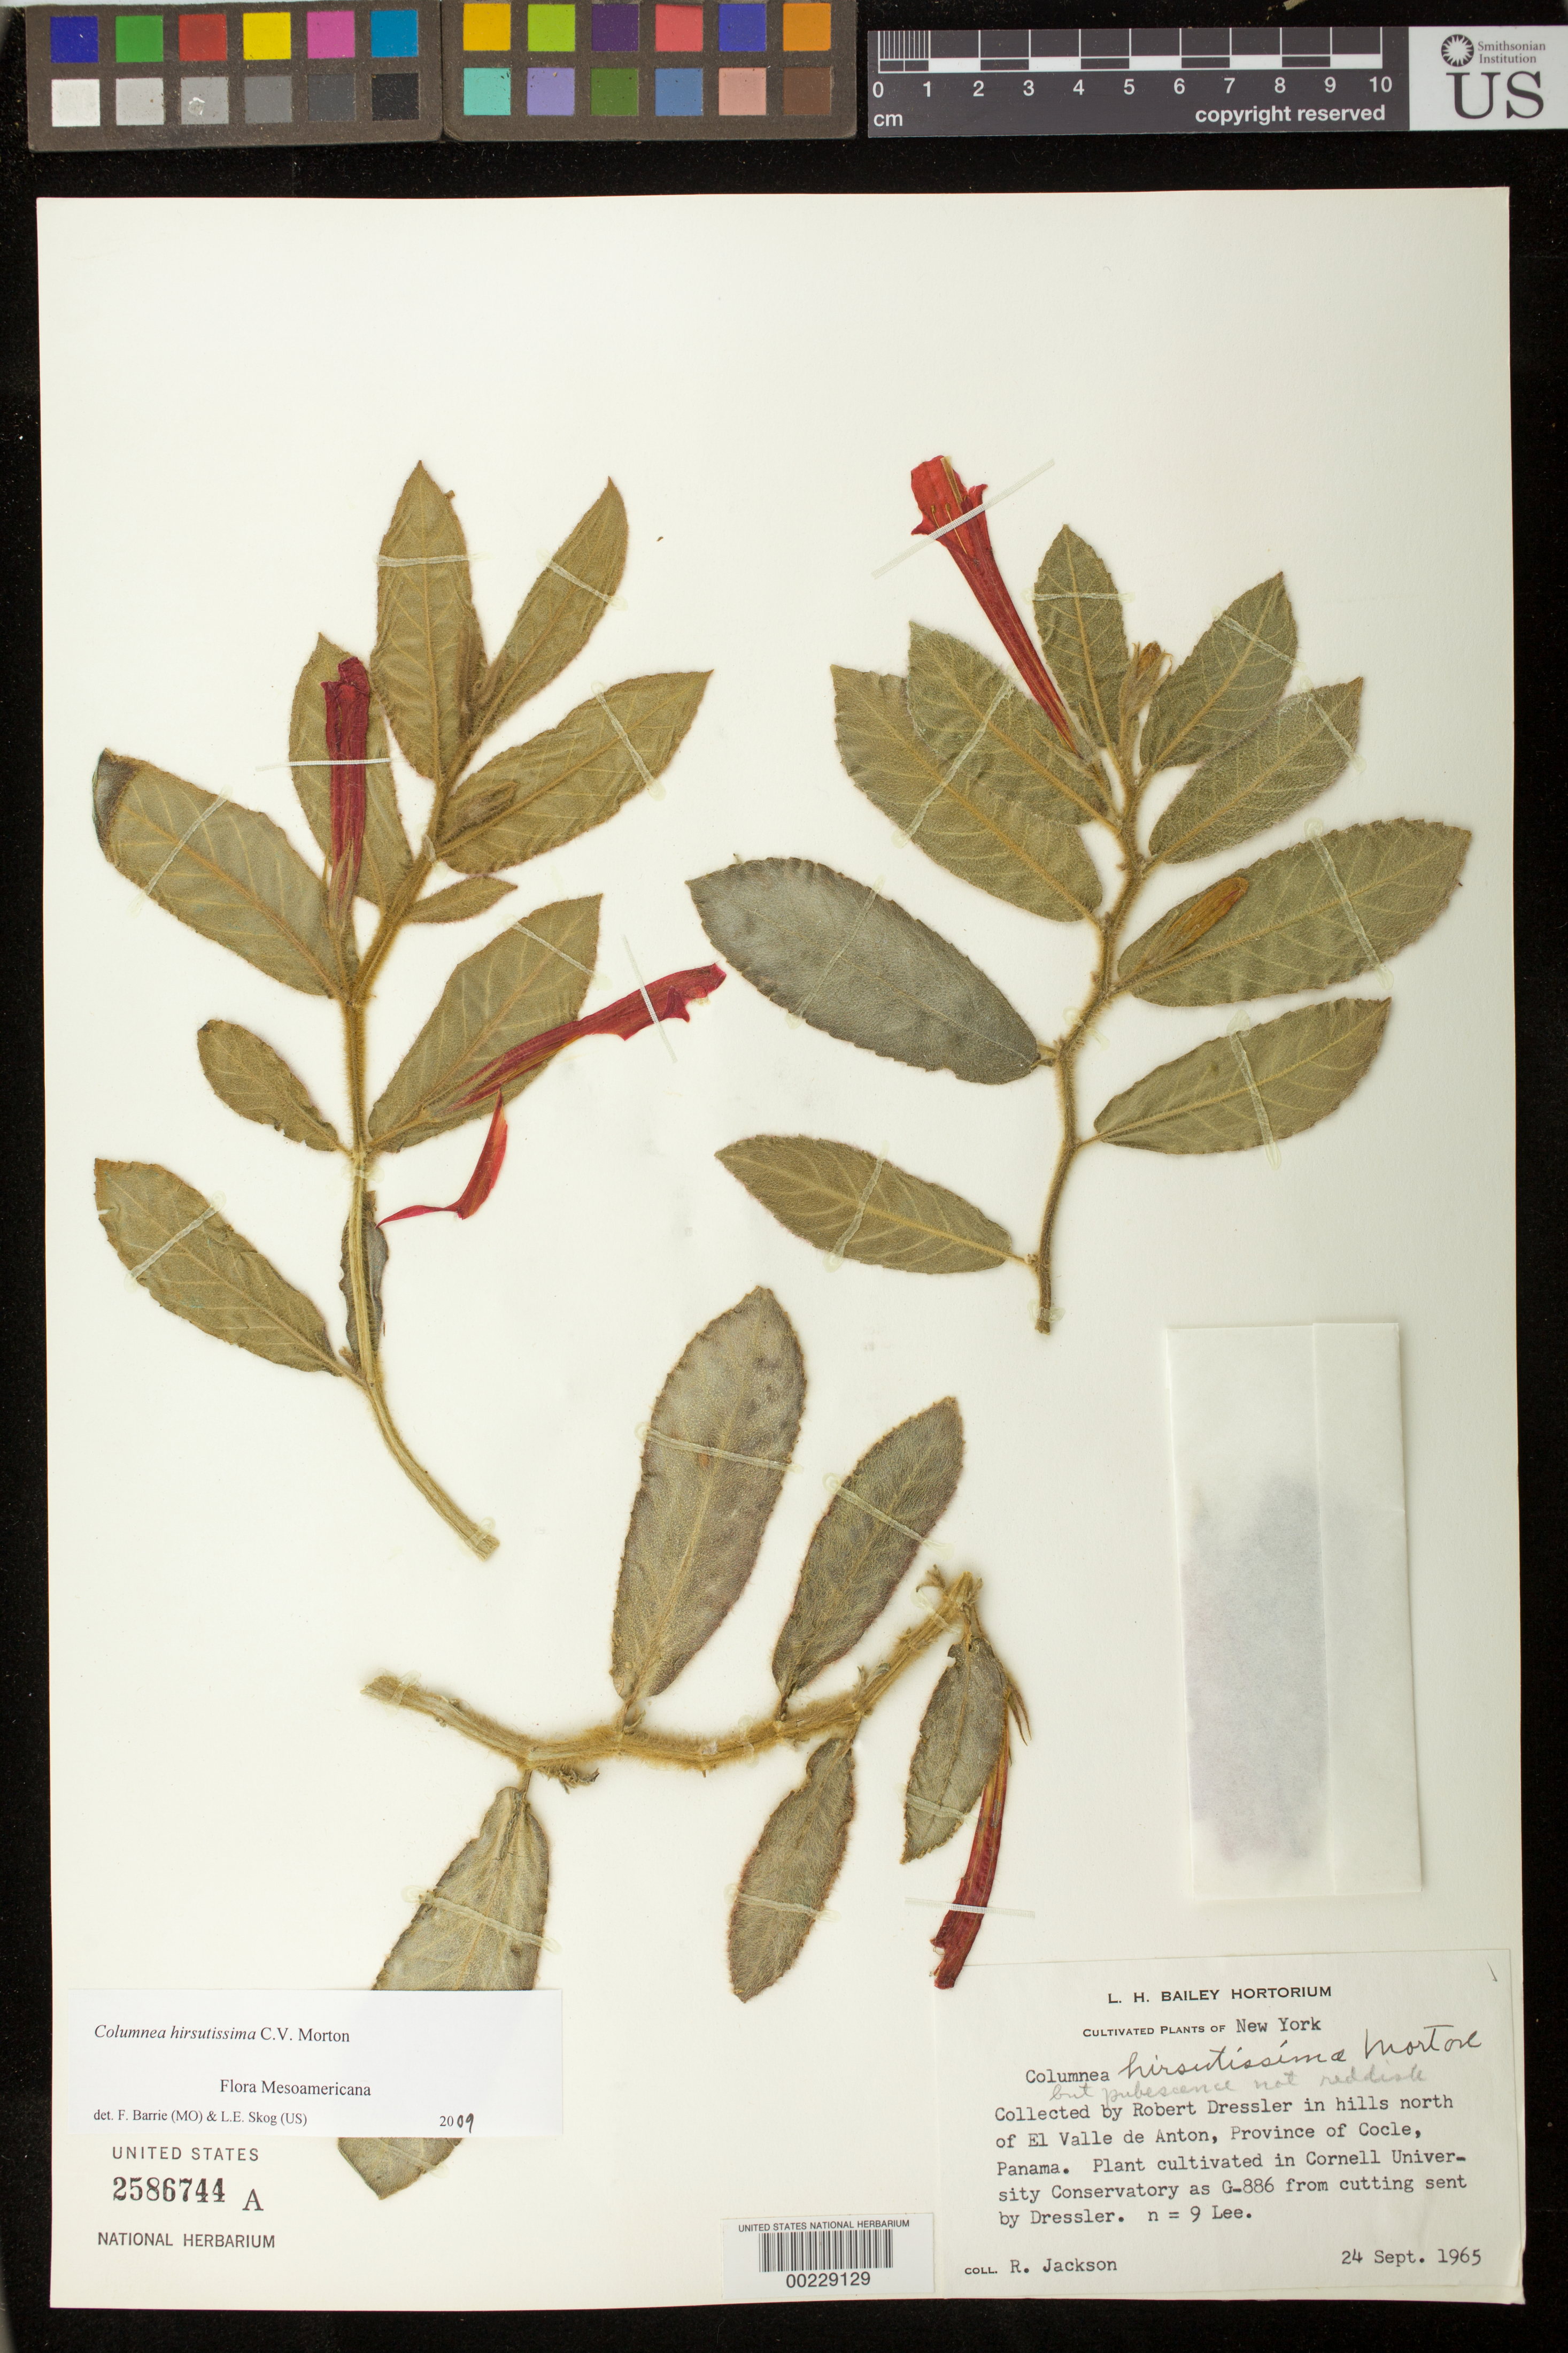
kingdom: Plantae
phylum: Tracheophyta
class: Magnoliopsida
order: Lamiales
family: Gesneriaceae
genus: Columnea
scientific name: Columnea hirsutissima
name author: C.V. Morton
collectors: R. Jackson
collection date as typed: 24 Sep 1965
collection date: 1965-09-24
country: Panama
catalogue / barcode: US 2586744A